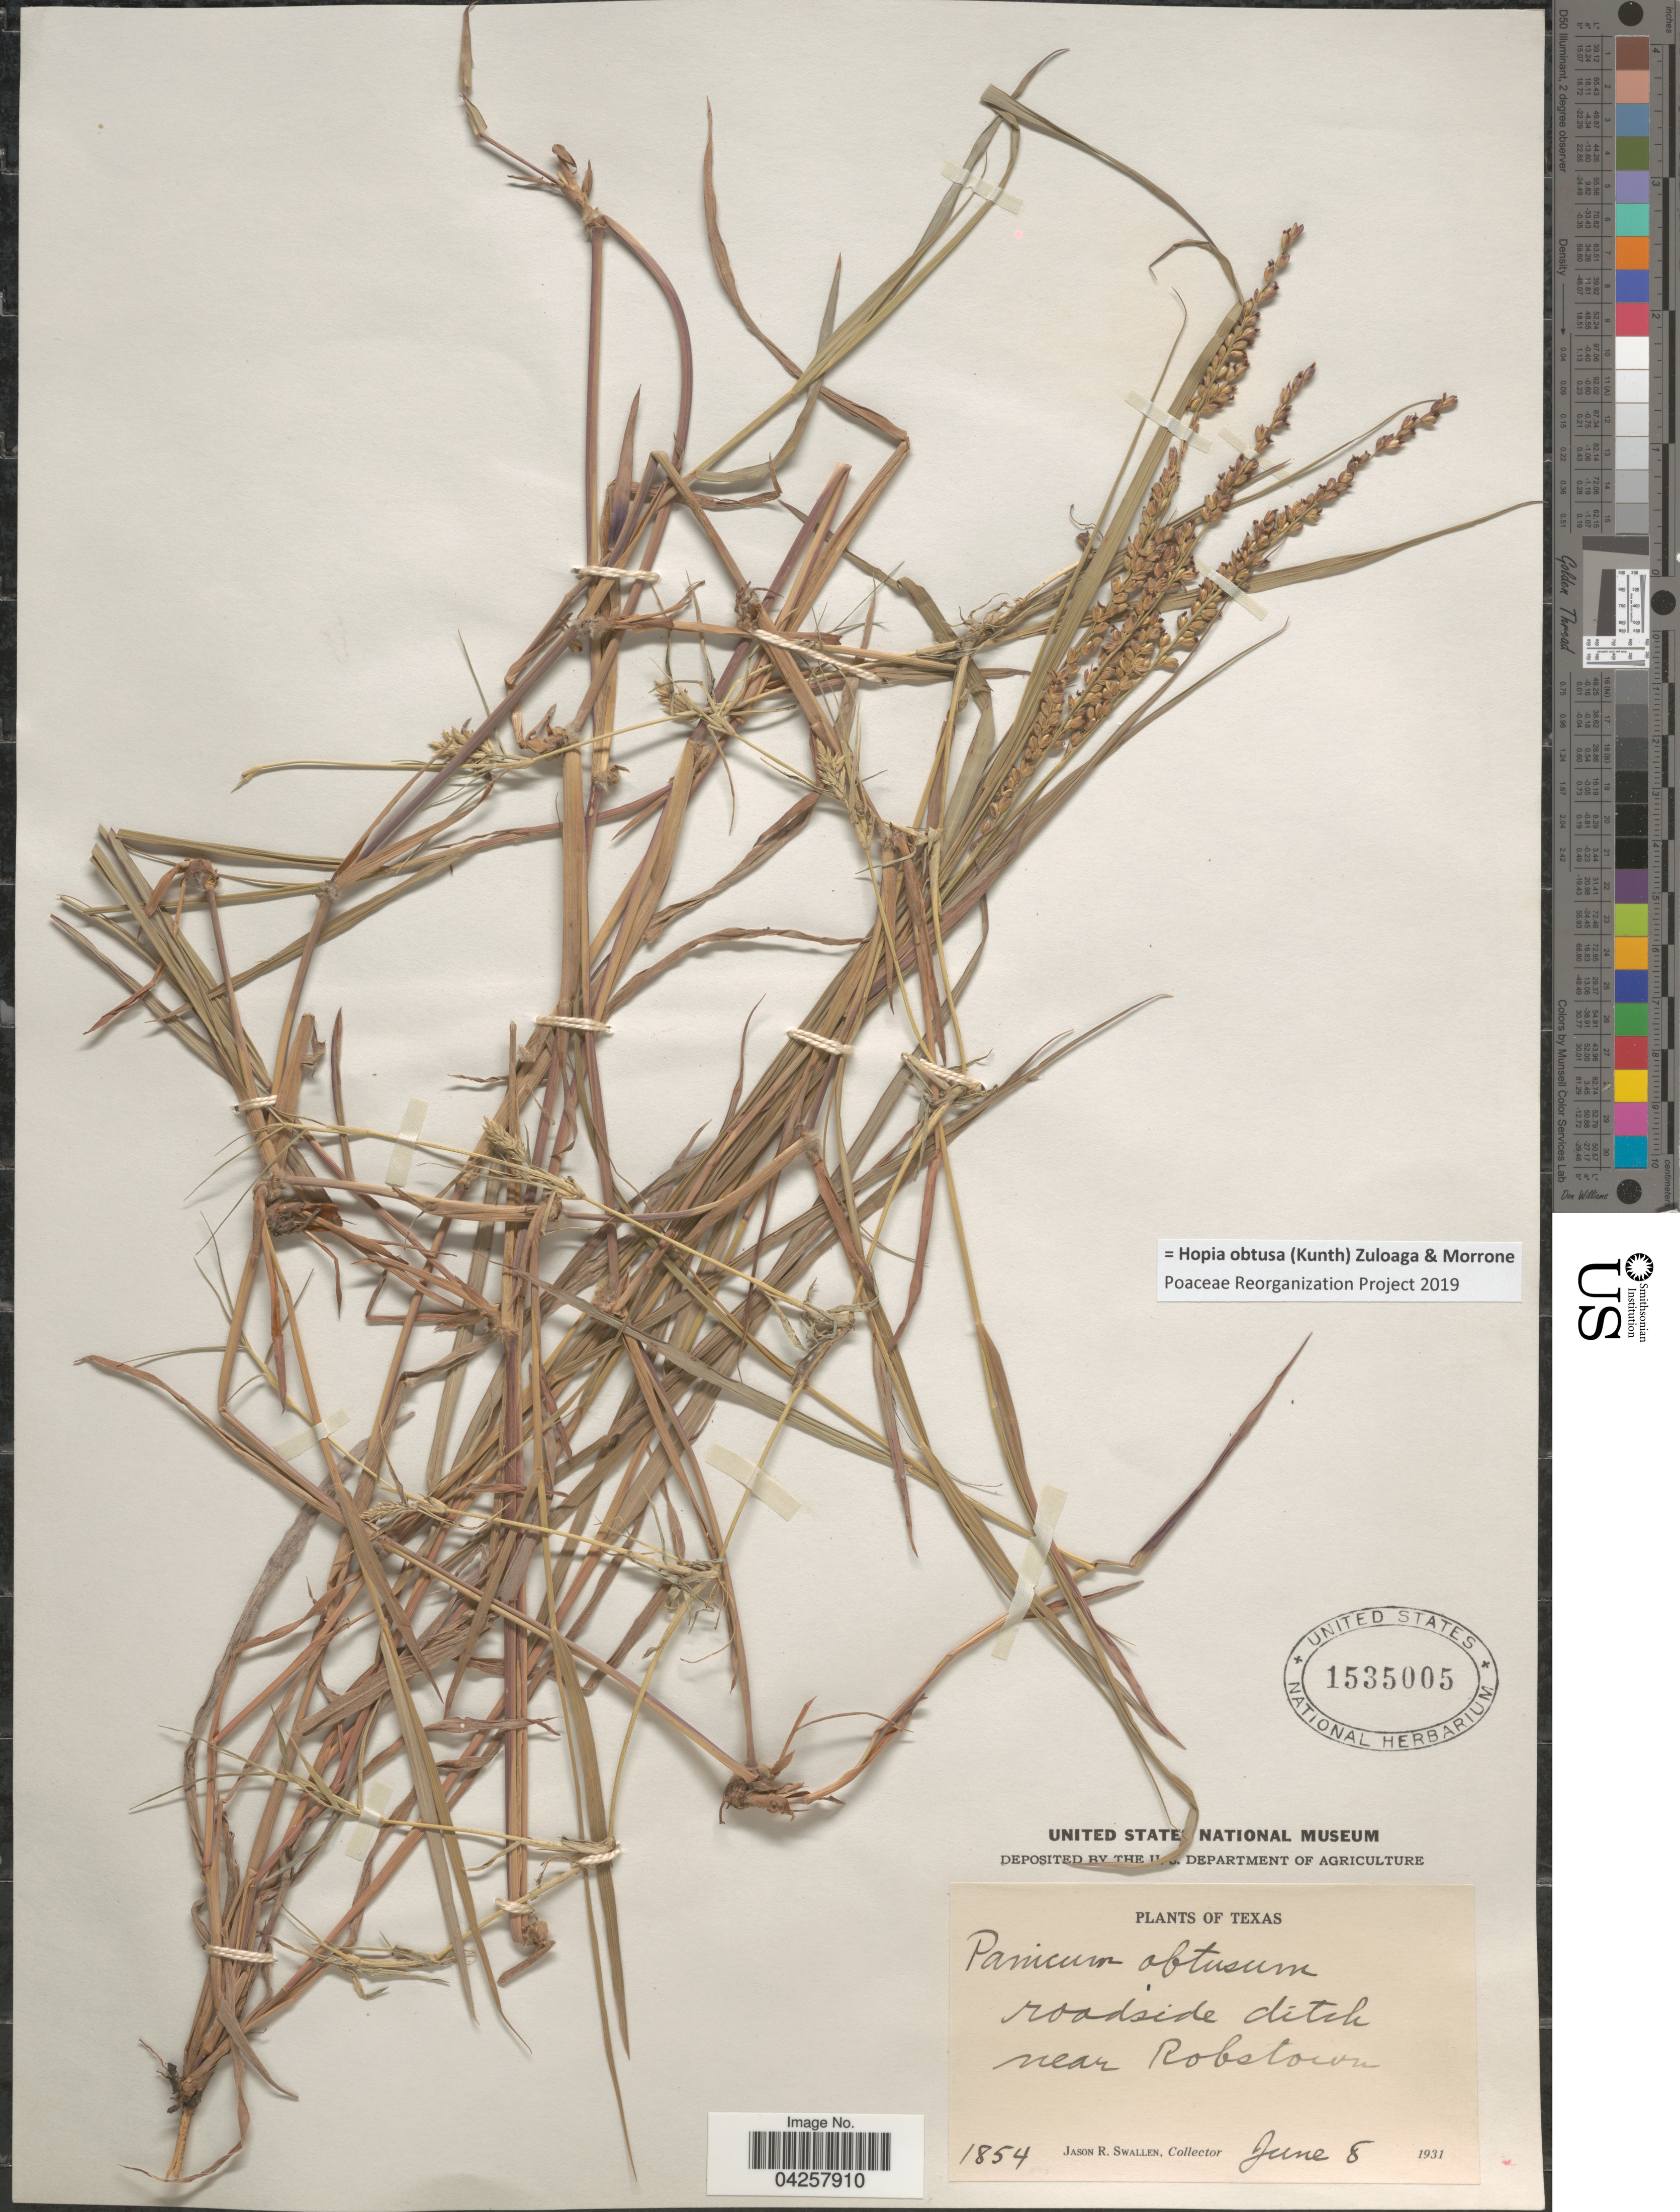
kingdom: Plantae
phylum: Tracheophyta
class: Liliopsida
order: Poales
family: Poaceae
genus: Hopia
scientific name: Hopia obtusa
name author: (Kunth) Zuloaga & Morrone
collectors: J. R. Swallen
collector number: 1854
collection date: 1931-06-08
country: United States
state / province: Texas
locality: Roadside ditch near Robstown.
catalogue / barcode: US 1535005